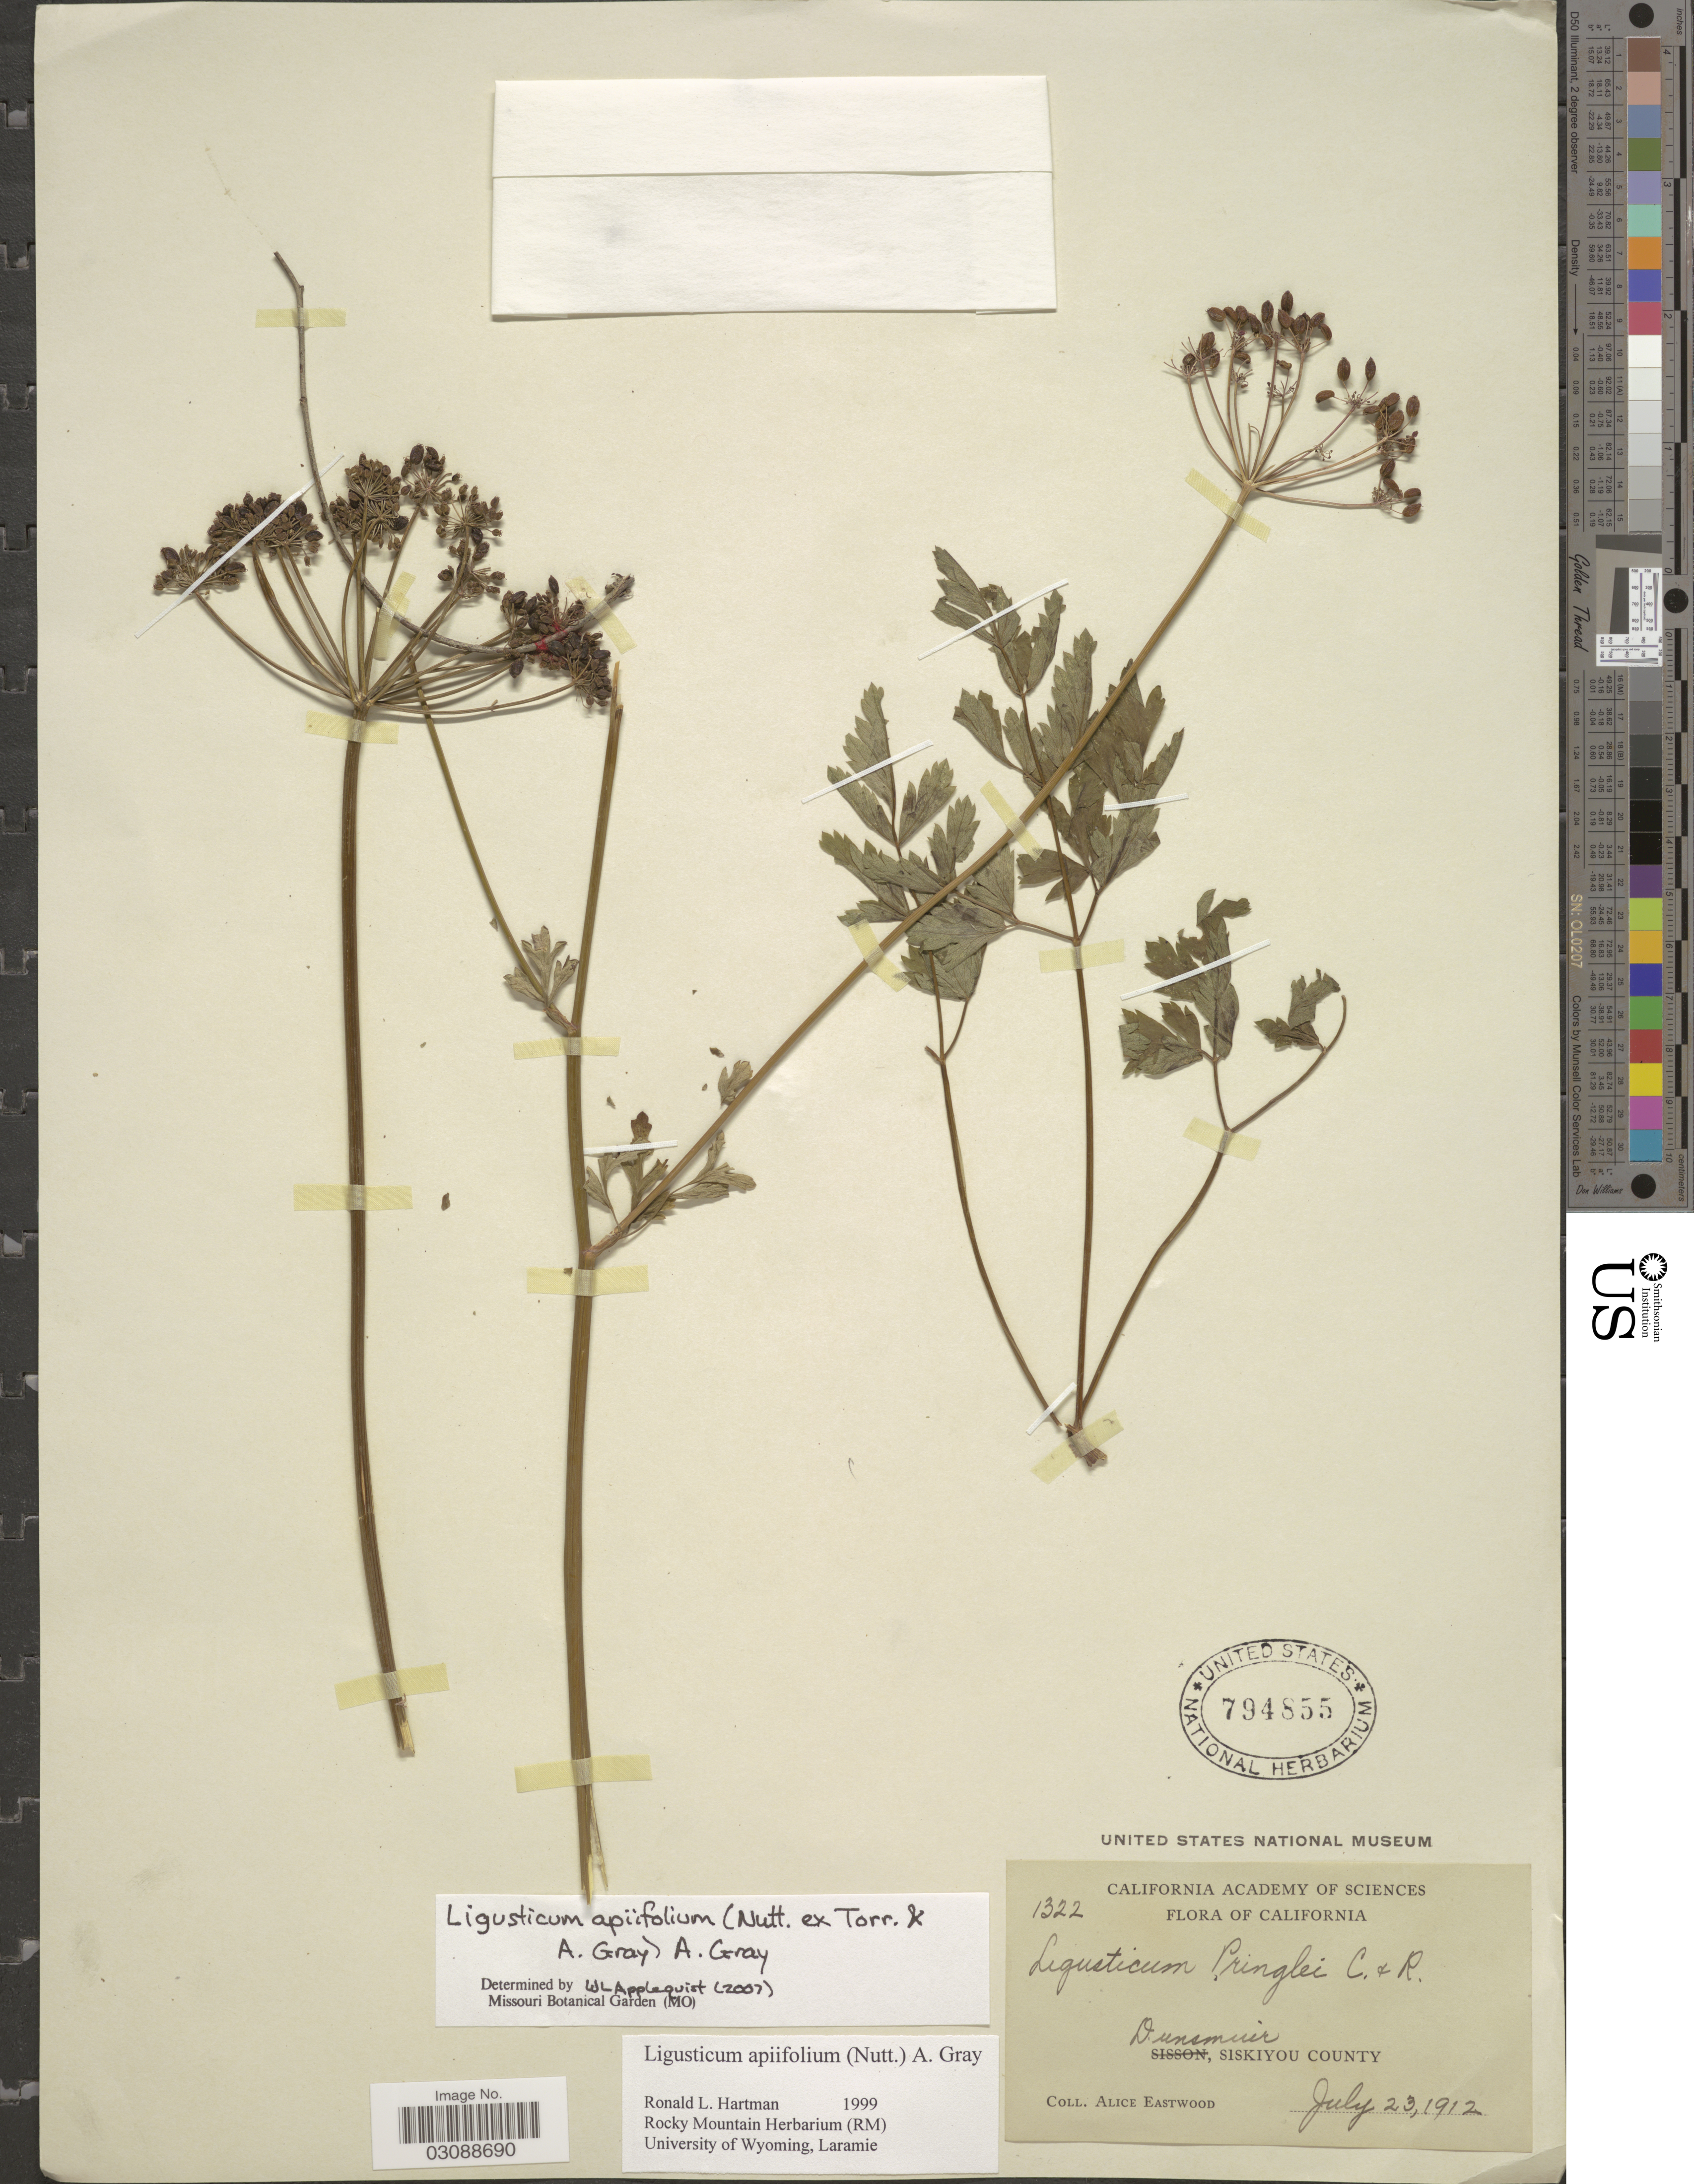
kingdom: Plantae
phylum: Tracheophyta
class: Magnoliopsida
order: Apiales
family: Apiaceae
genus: Ligusticum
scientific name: Ligusticum apiifolium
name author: (Nutt. ex Torr. & A. Gray) A. Gray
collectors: A. Eastwood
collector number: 1322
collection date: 1912-07-23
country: United States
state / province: California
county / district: Siskiyou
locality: Dunsmuir. Siskiyou County.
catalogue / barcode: US 794855